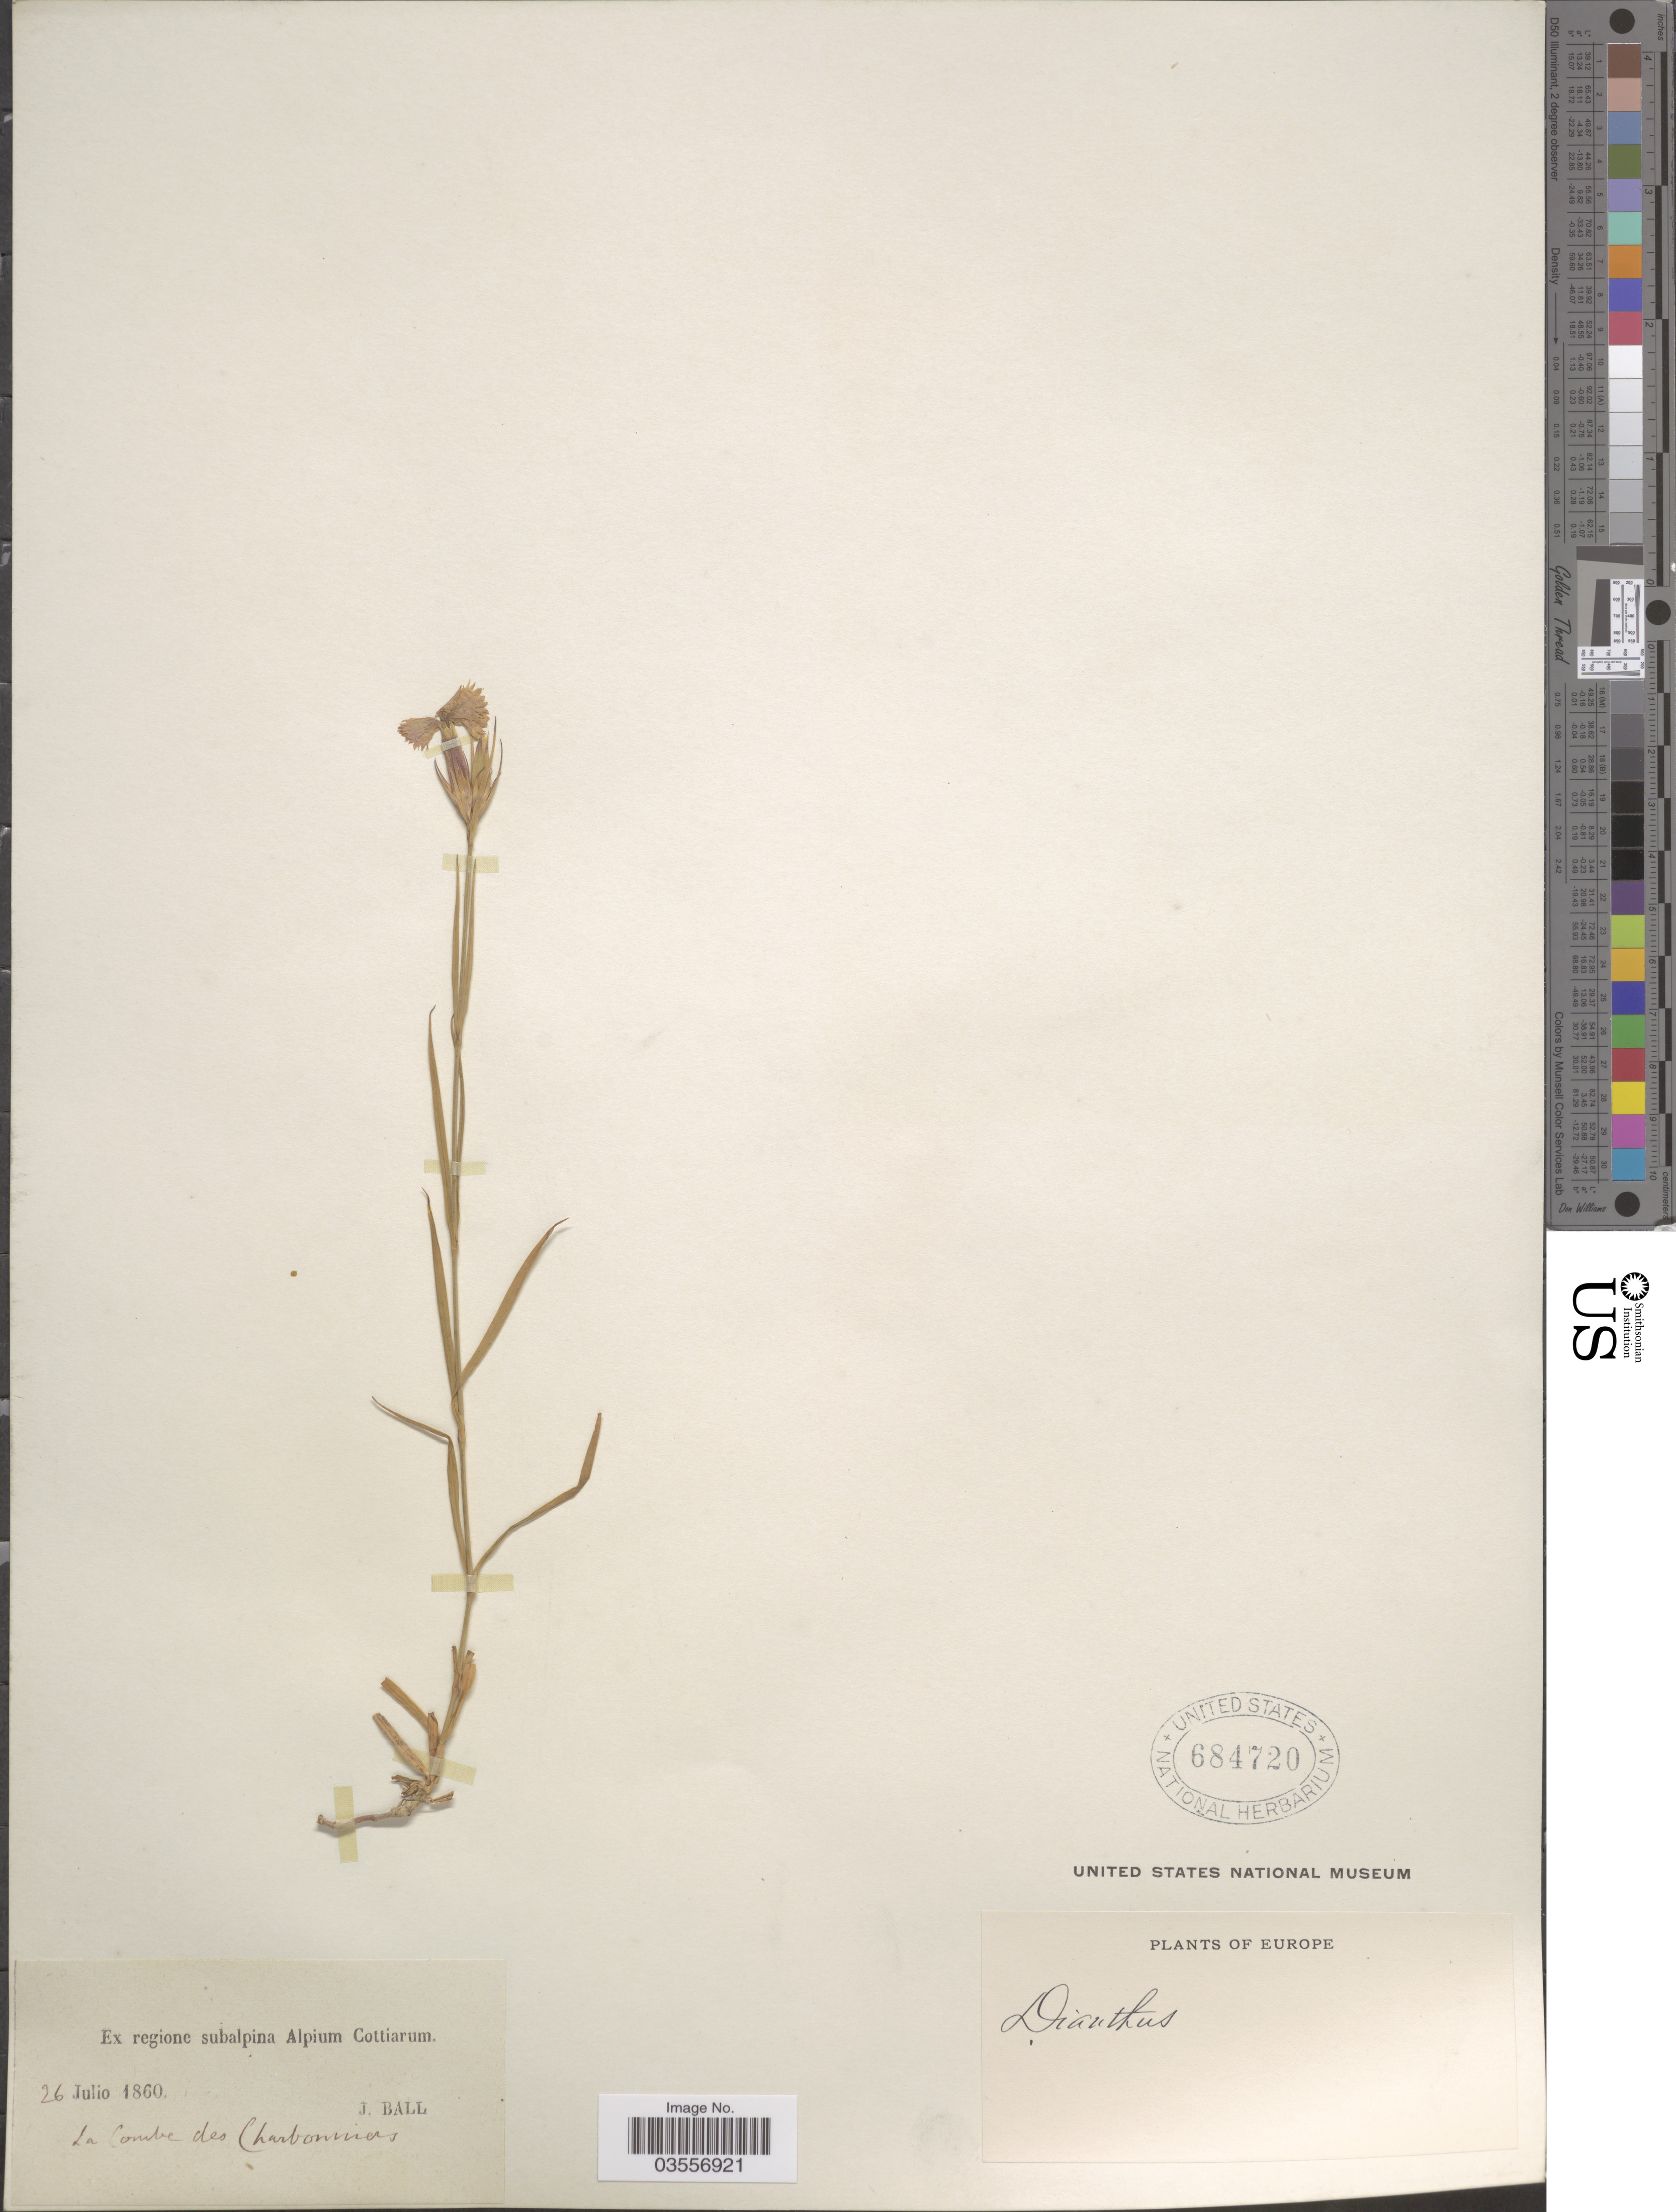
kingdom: Plantae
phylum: Tracheophyta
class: Magnoliopsida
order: Caryophyllales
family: Caryophyllaceae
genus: Dianthus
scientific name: Dianthus sp.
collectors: J. Ball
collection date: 1860-07-26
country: Italy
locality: Ex regione subalpina Alpium Cottiarum. La Combe des Charbonniers. Europe.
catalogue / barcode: US 684720